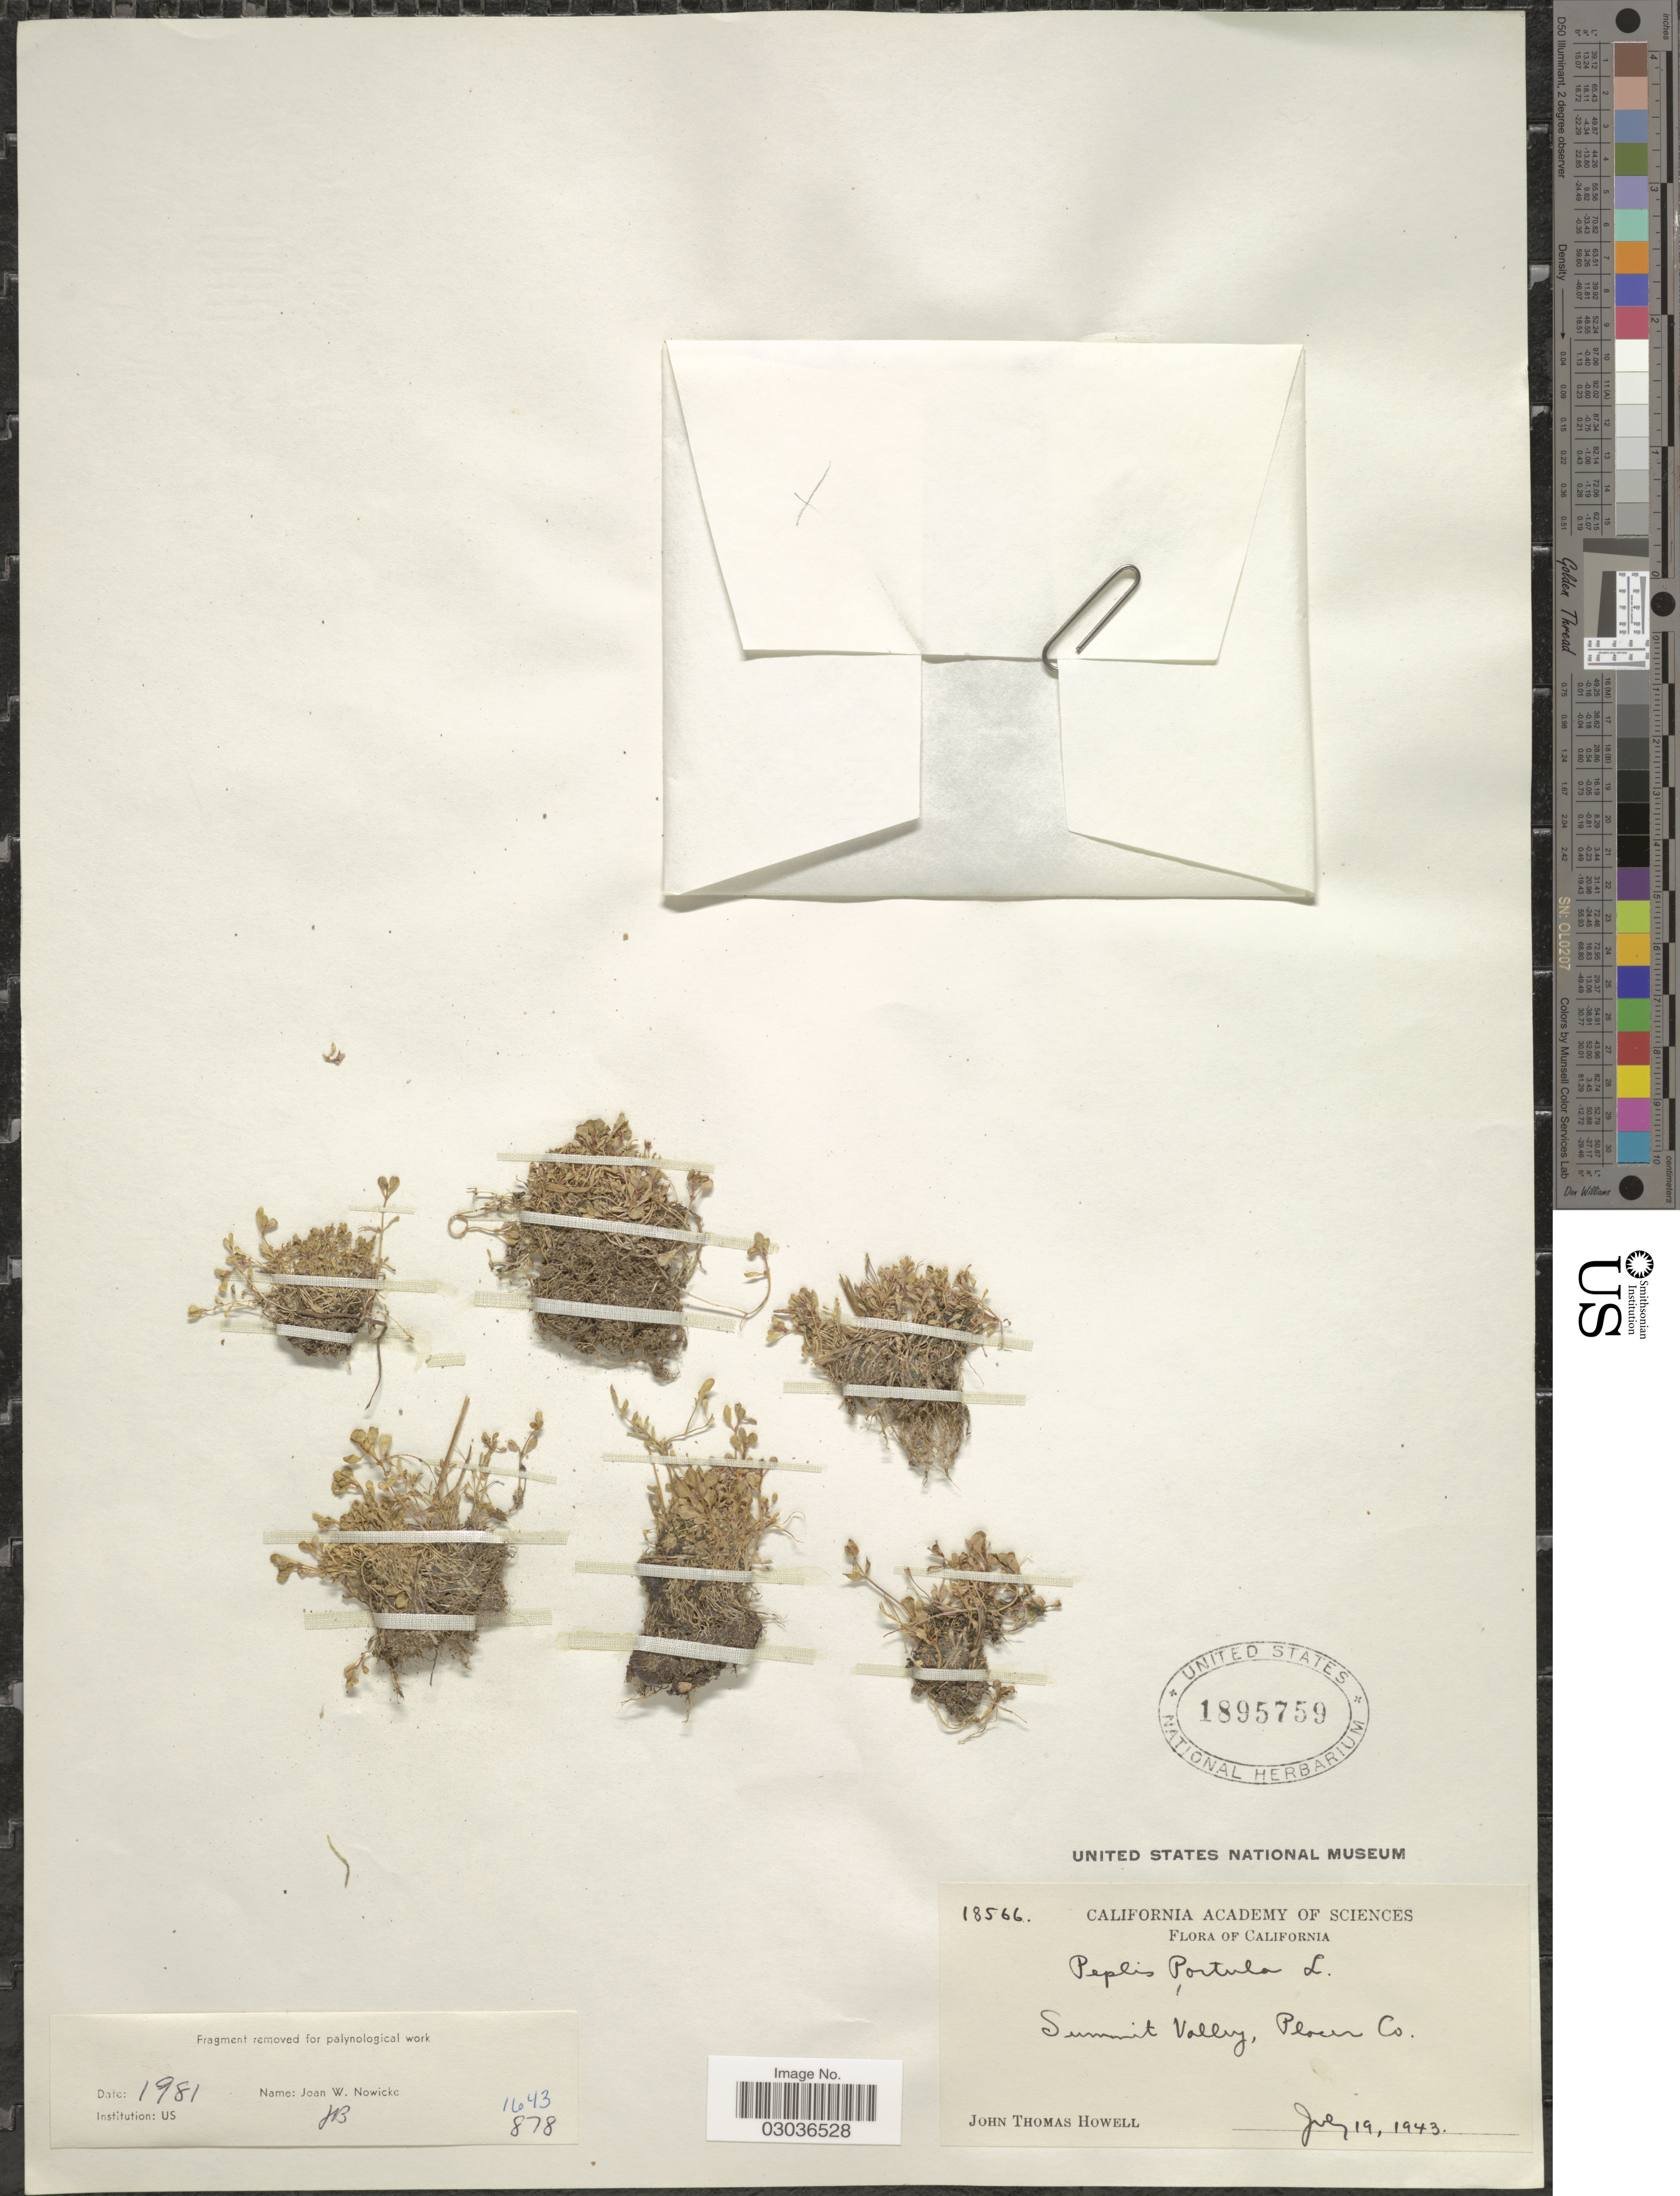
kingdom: Plantae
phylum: Tracheophyta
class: Magnoliopsida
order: Myrtales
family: Lythraceae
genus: Lythrum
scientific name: Lythrum portula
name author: (L.) D.A. Webb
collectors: J. T. Howell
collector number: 18566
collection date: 1943-07-19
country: United States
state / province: California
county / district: Placer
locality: Summit Valley, Placer Co.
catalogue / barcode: US 1895759